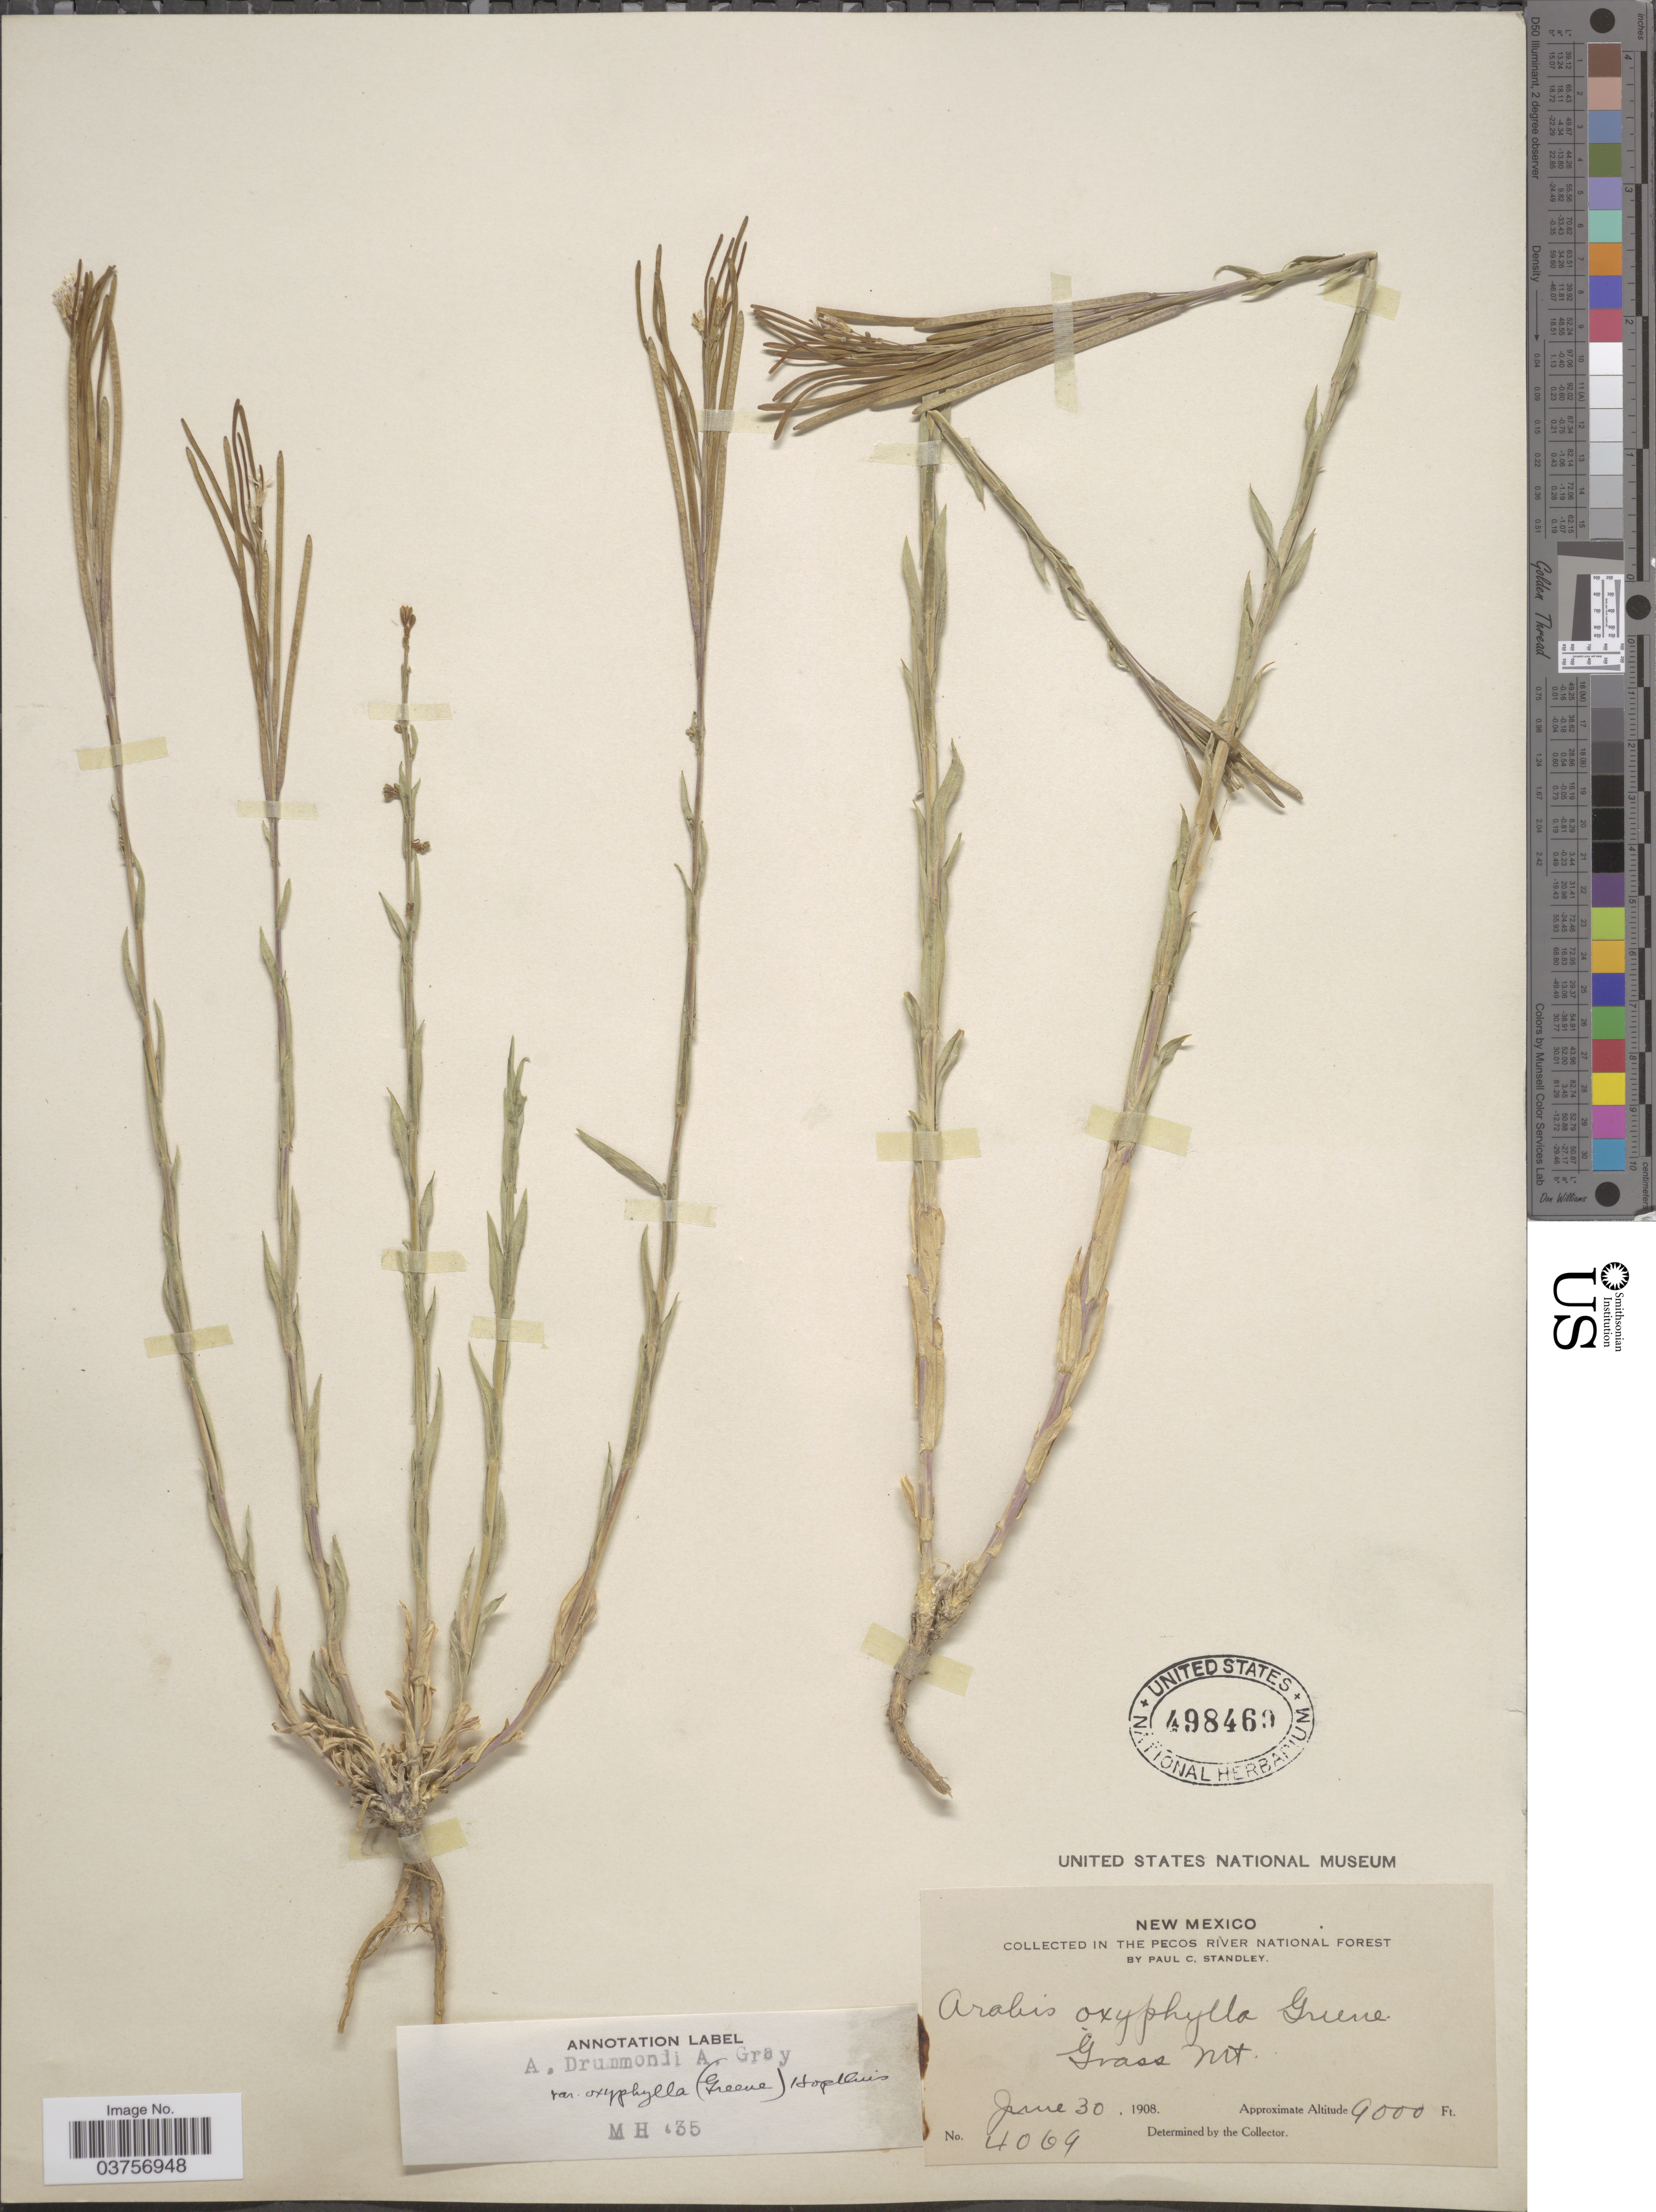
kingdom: Plantae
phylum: Tracheophyta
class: Magnoliopsida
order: Brassicales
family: Brassicaceae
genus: Arabis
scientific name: Arabis drummondii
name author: A. Gray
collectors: P. C. Standley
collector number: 4069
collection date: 1908-06-30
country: United States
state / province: New Mexico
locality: The Pecos River National Forest. Grass Mt.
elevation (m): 2743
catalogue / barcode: US 498460